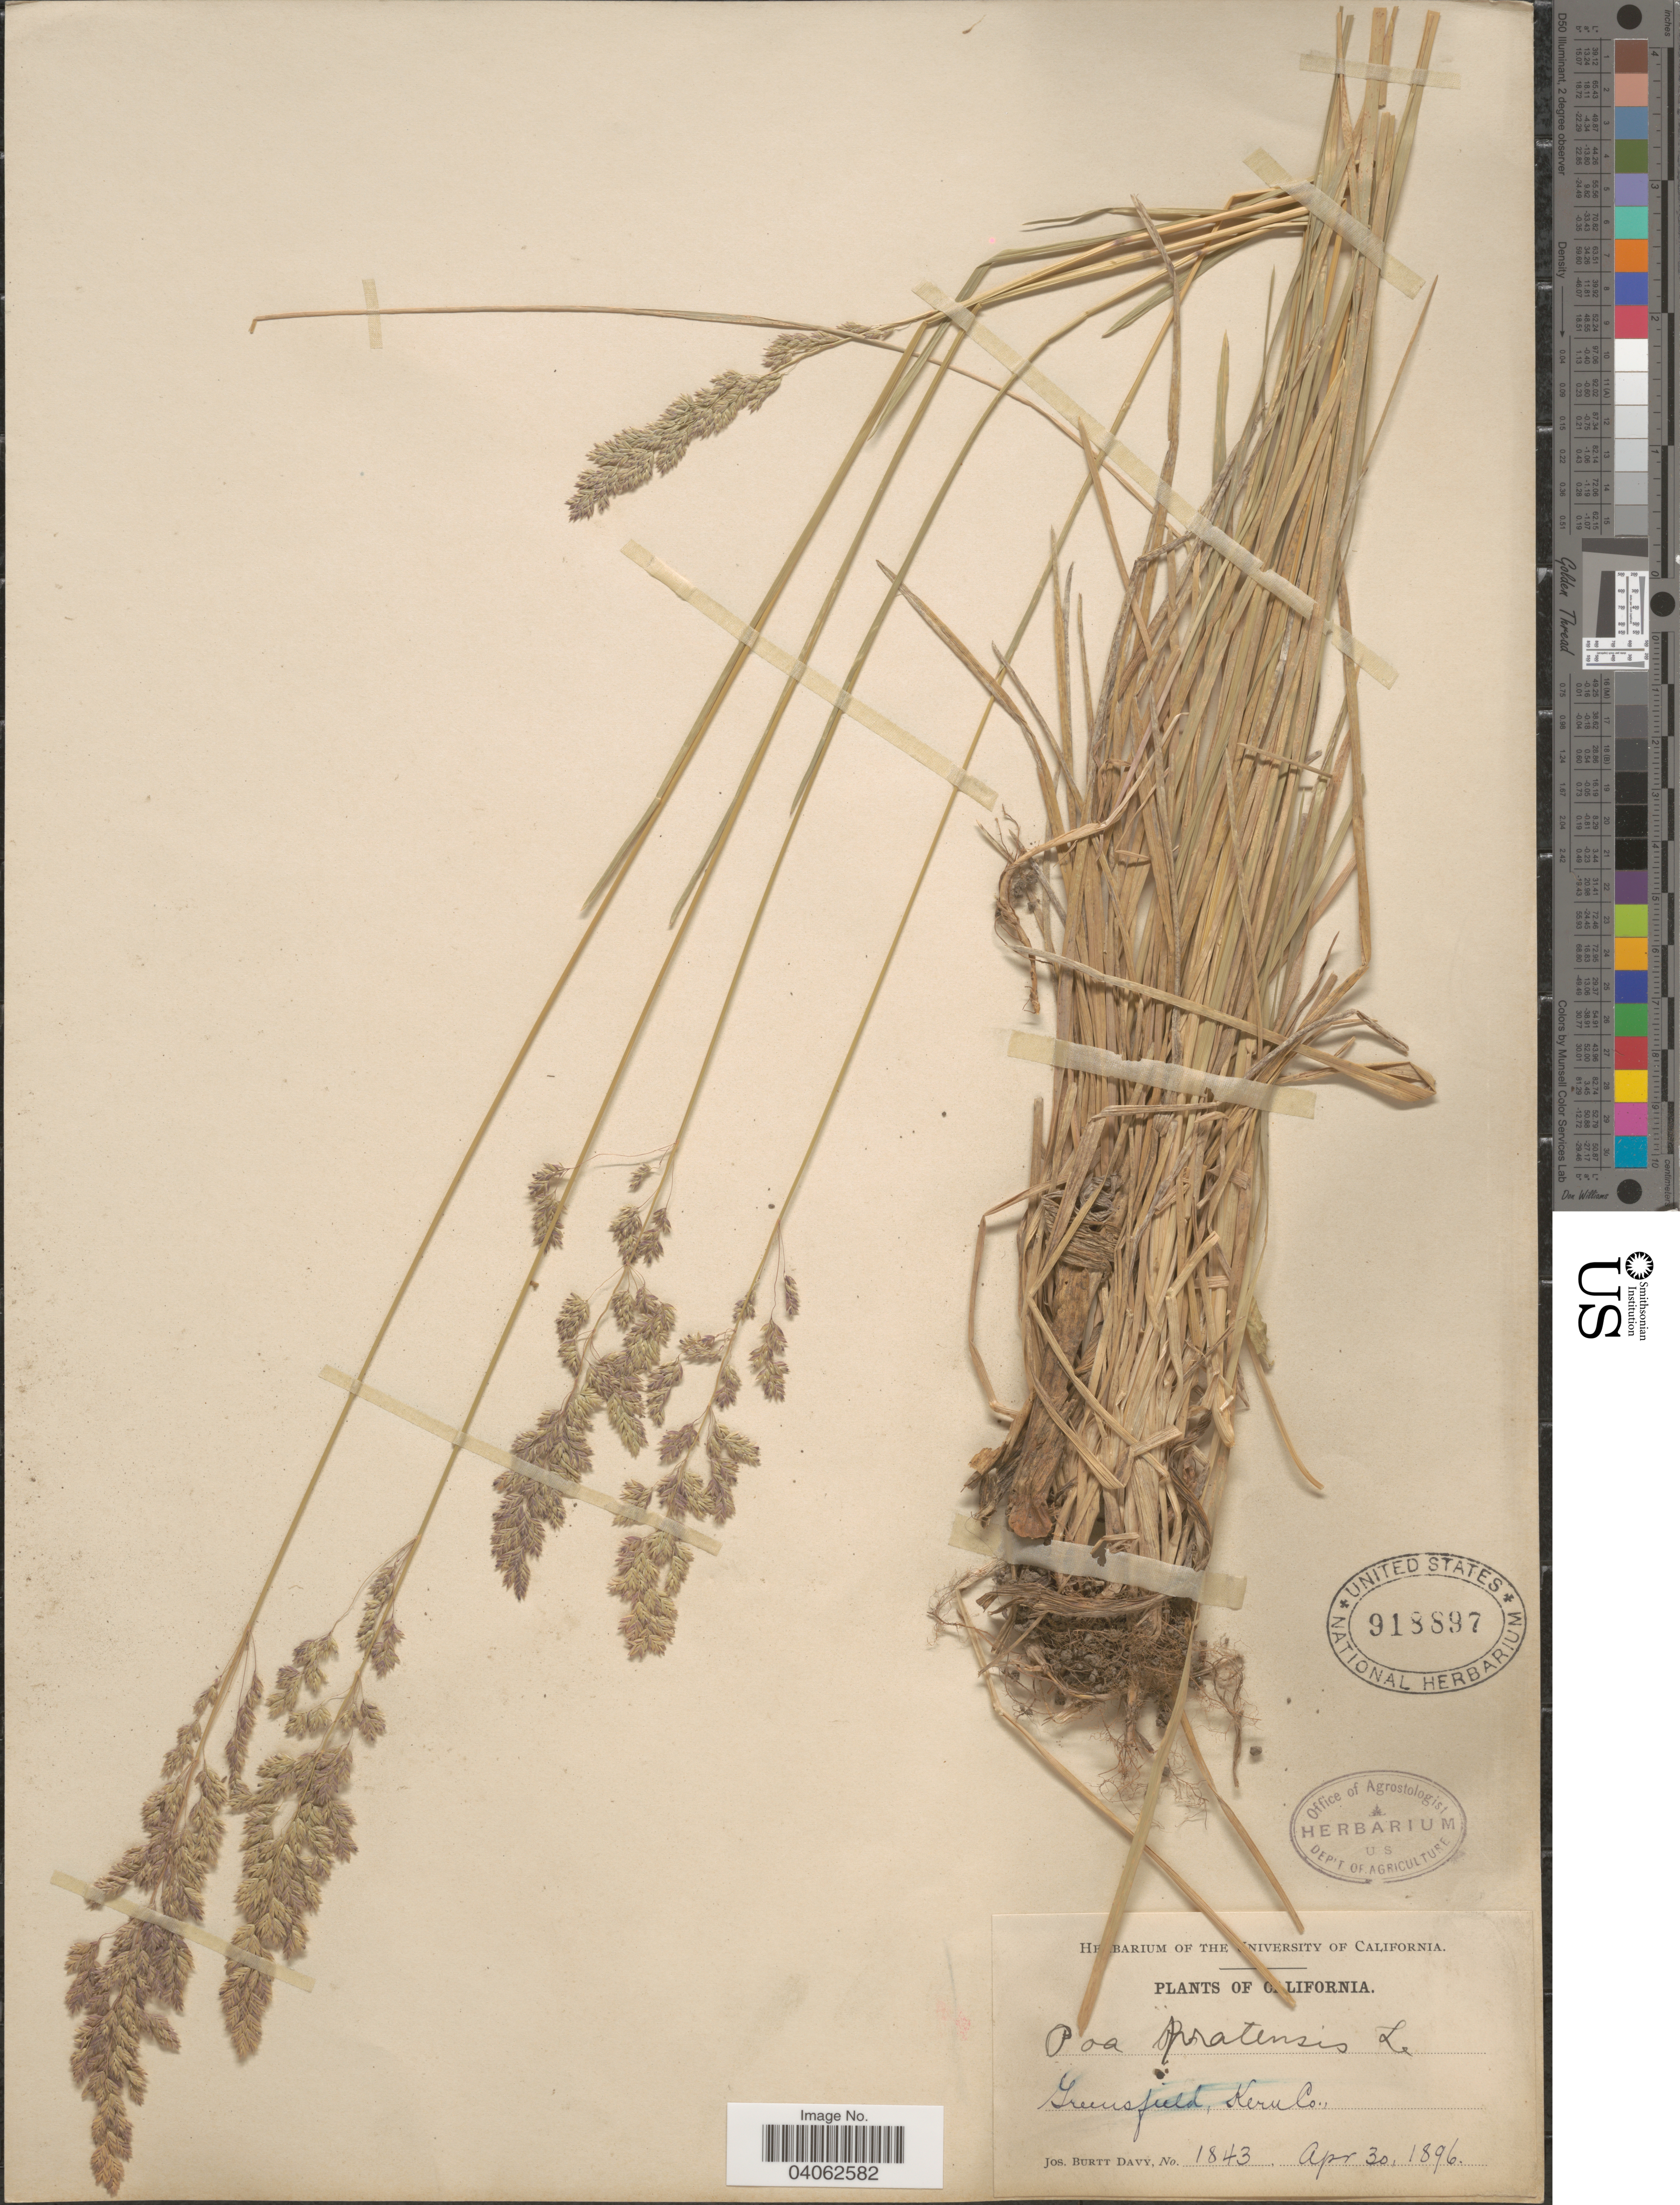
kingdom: Plantae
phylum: Tracheophyta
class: Liliopsida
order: Poales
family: Poaceae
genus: Poa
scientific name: Poa pratensis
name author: L.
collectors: J. Burtt Davy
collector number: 1843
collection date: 1896-04-30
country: United States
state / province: California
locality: Greensfield, Keru Co.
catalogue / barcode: US 918897